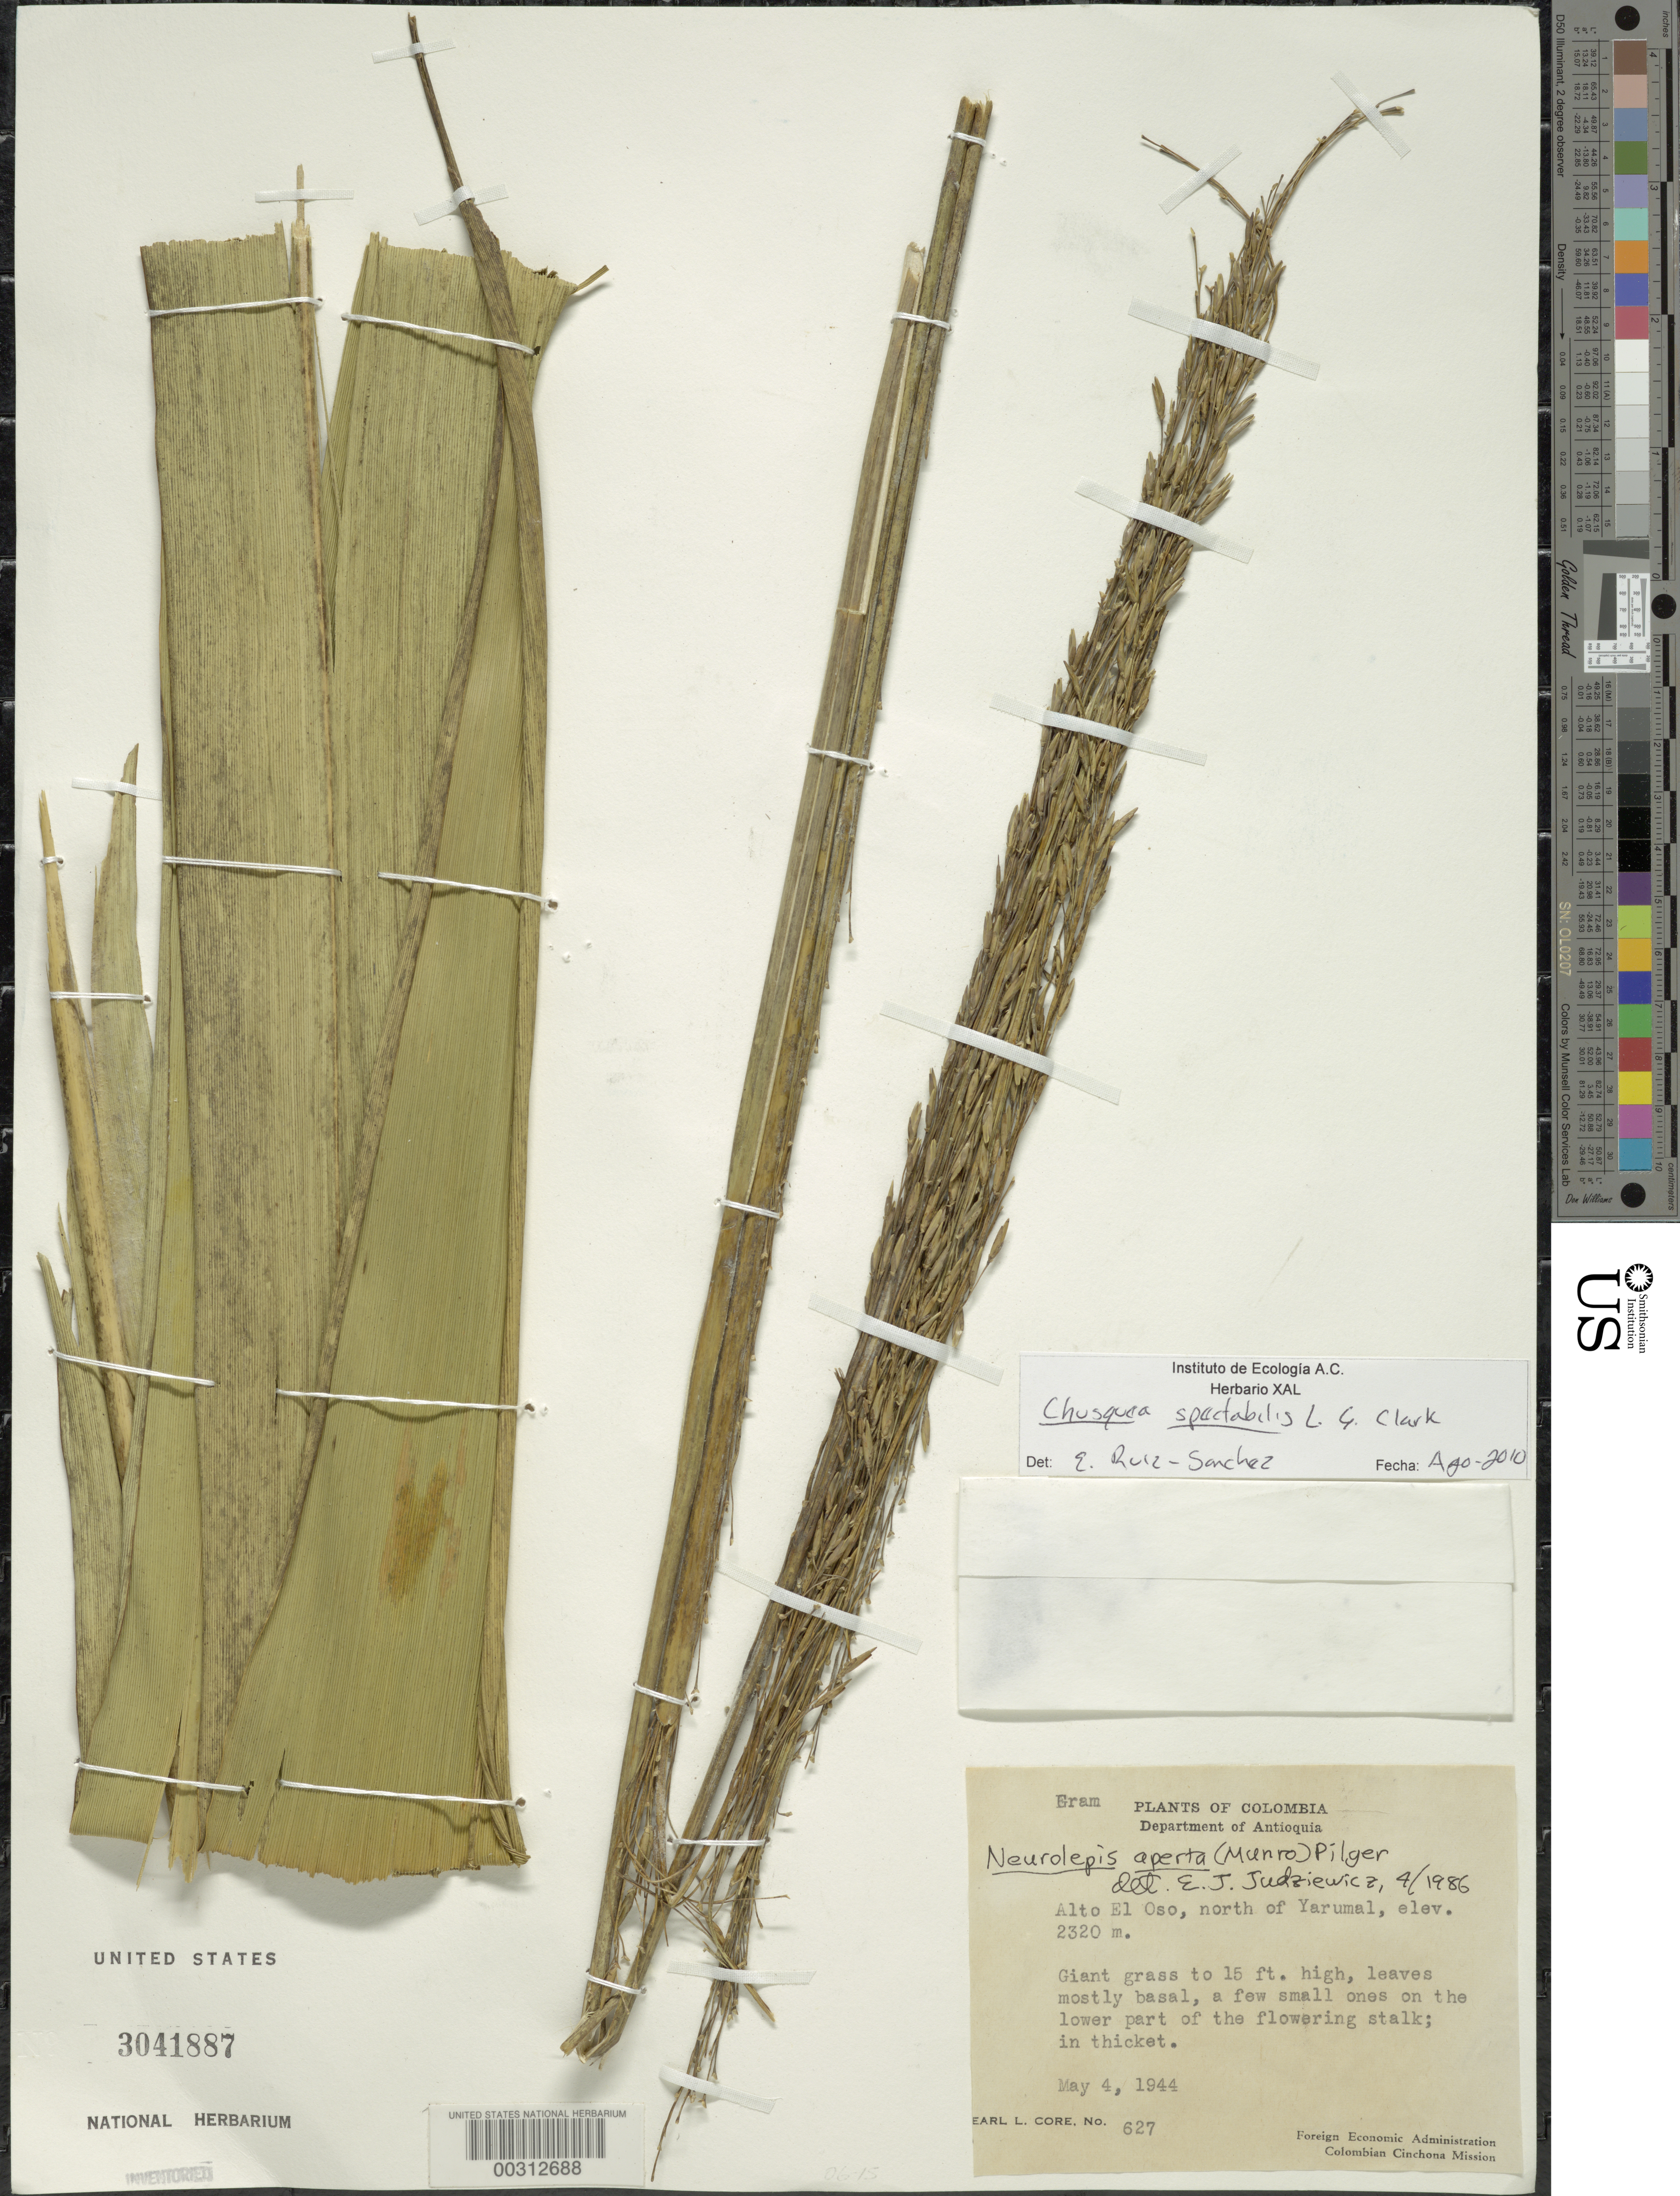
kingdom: Plantae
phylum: Tracheophyta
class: Liliopsida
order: Poales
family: Poaceae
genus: Chusquea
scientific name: Chusquea spectabilis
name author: L.G. Clark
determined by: Ruíz-Sanchez, E.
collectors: E. L. Core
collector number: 627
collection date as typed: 04 May 1944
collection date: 1944-05-04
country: Colombia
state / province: Antioquia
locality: Alto el Oso, N of Yarumal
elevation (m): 2320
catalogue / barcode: US 3041887